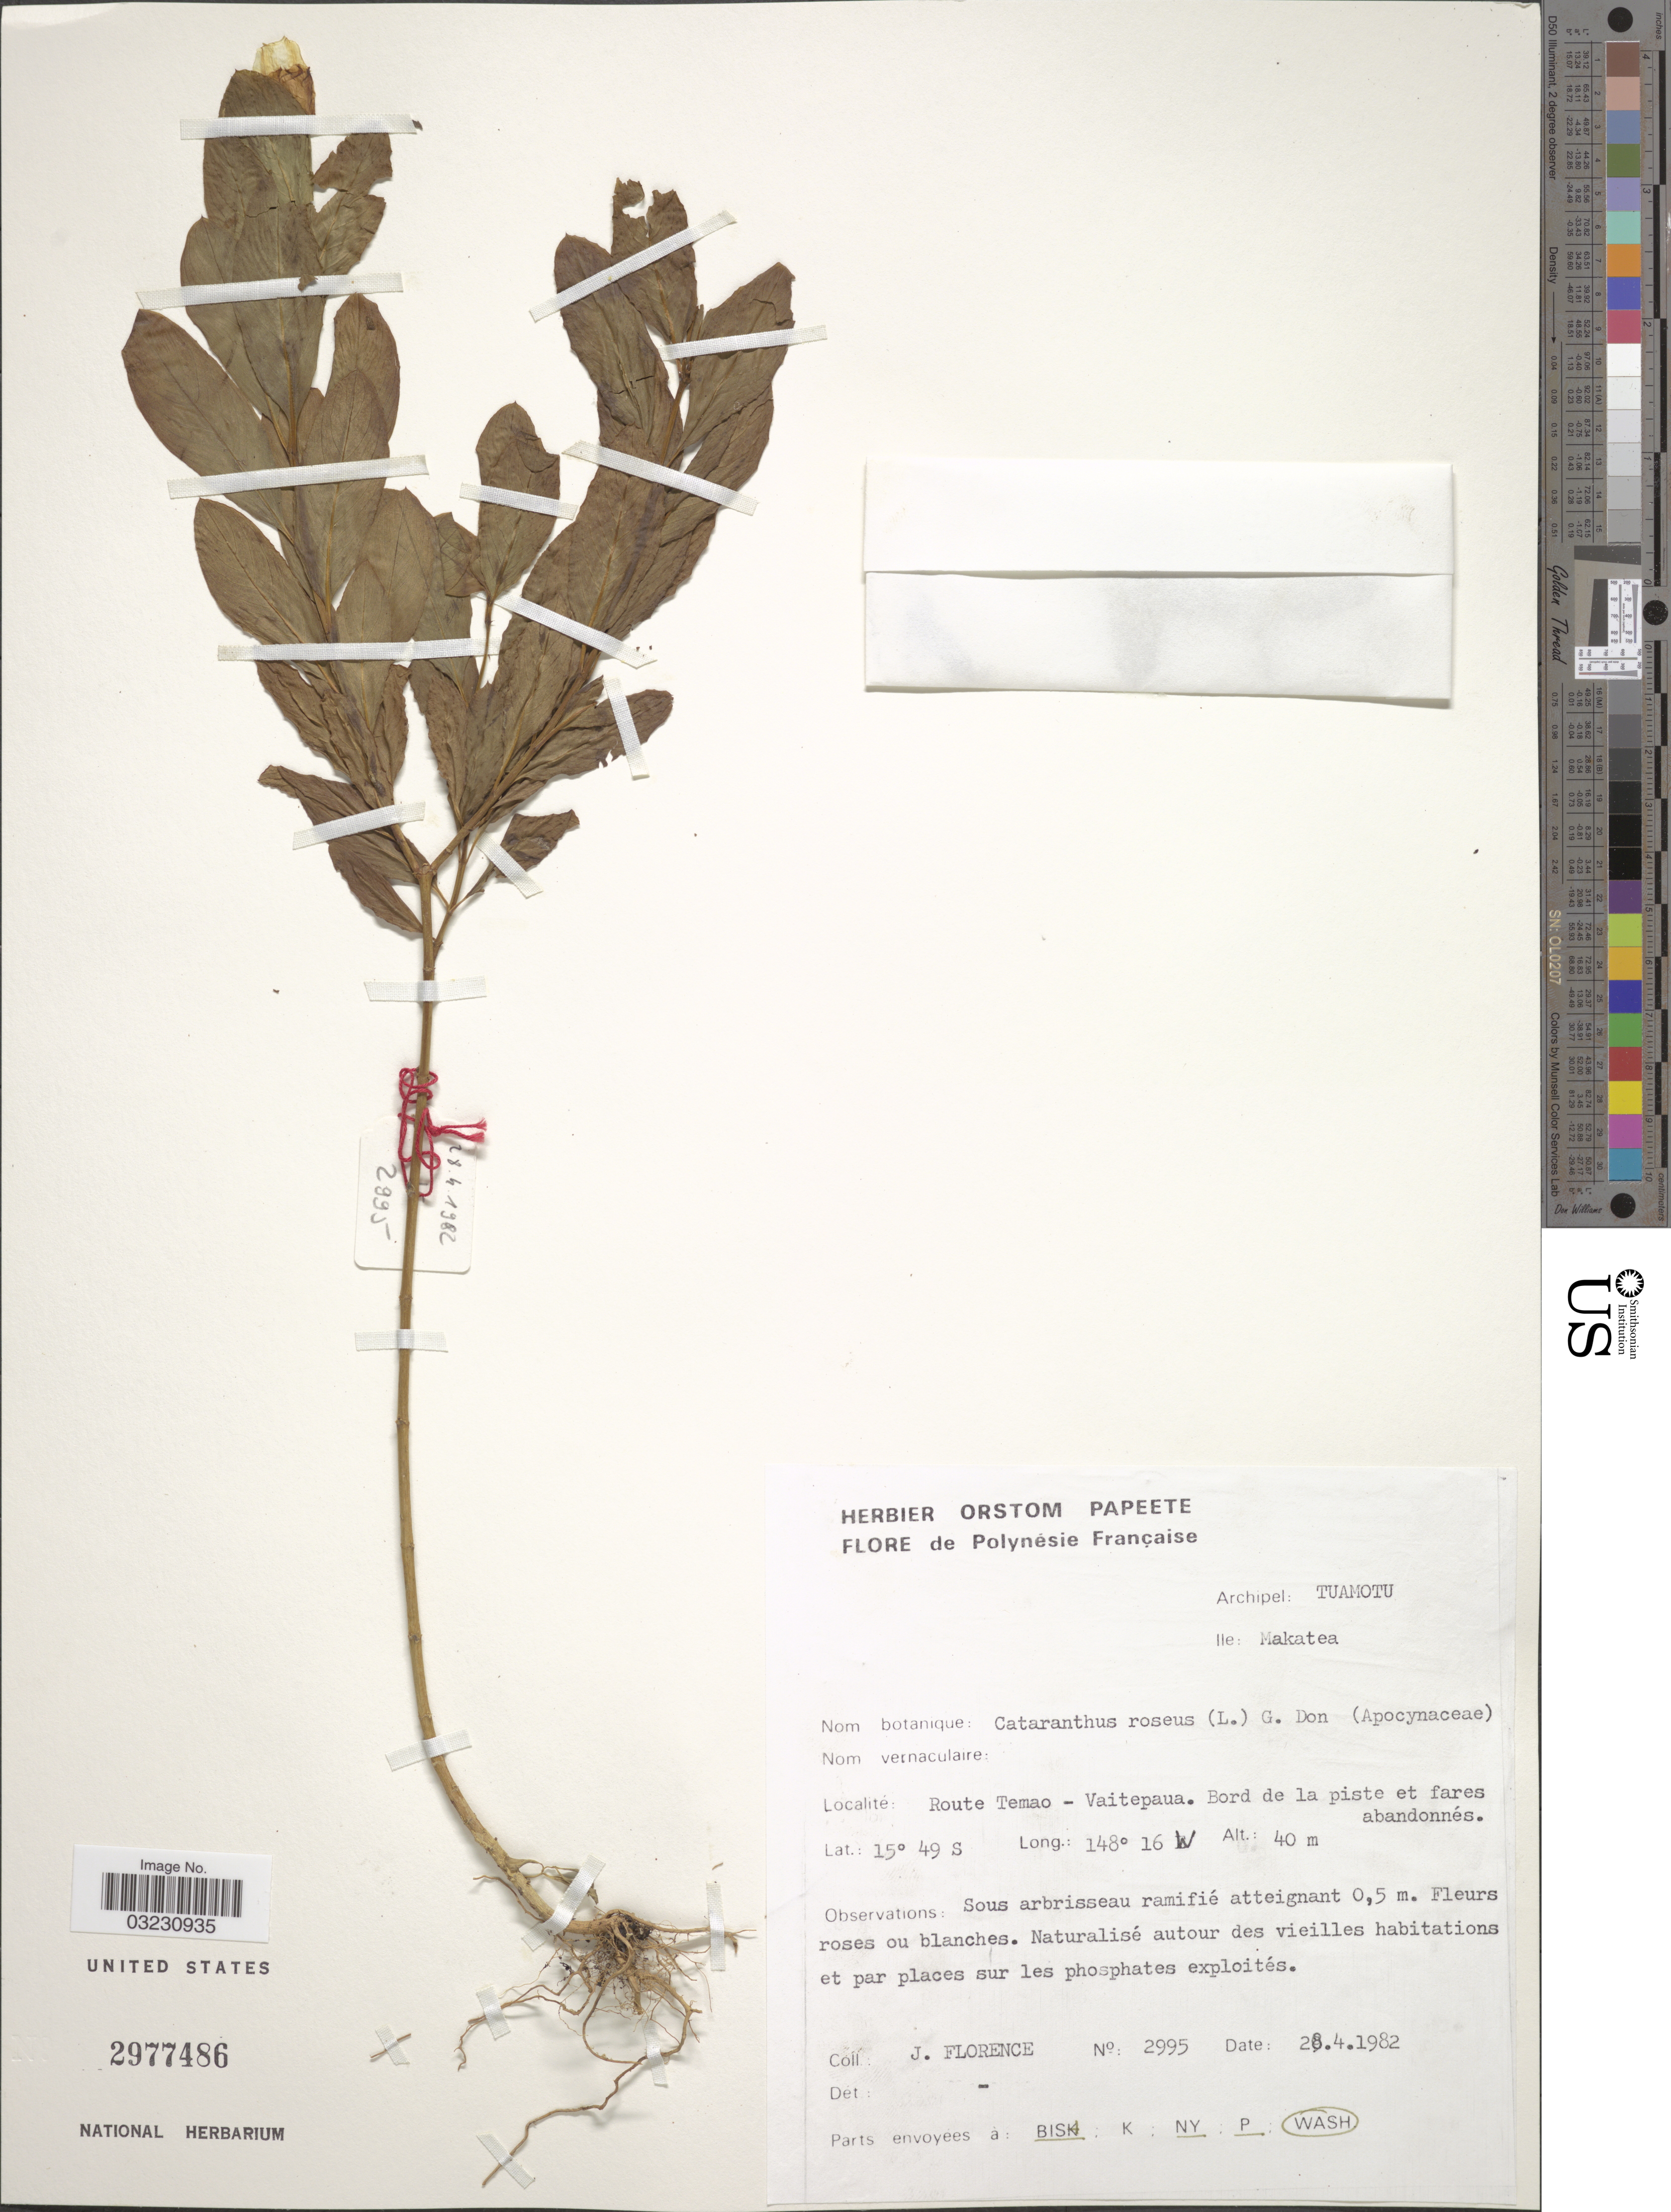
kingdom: Plantae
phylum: Tracheophyta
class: Magnoliopsida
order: Gentianales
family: Apocynaceae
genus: Catharanthus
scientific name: Catharanthus roseus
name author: (L.) G. Don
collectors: J. Florence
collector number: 2995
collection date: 1982-04-28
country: French Polynesia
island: Makatea [Aurora]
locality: Archipel: Tuamotu. Ile: Makatea. Route Temao - Vaitepaua.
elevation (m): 40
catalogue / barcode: US 2977486